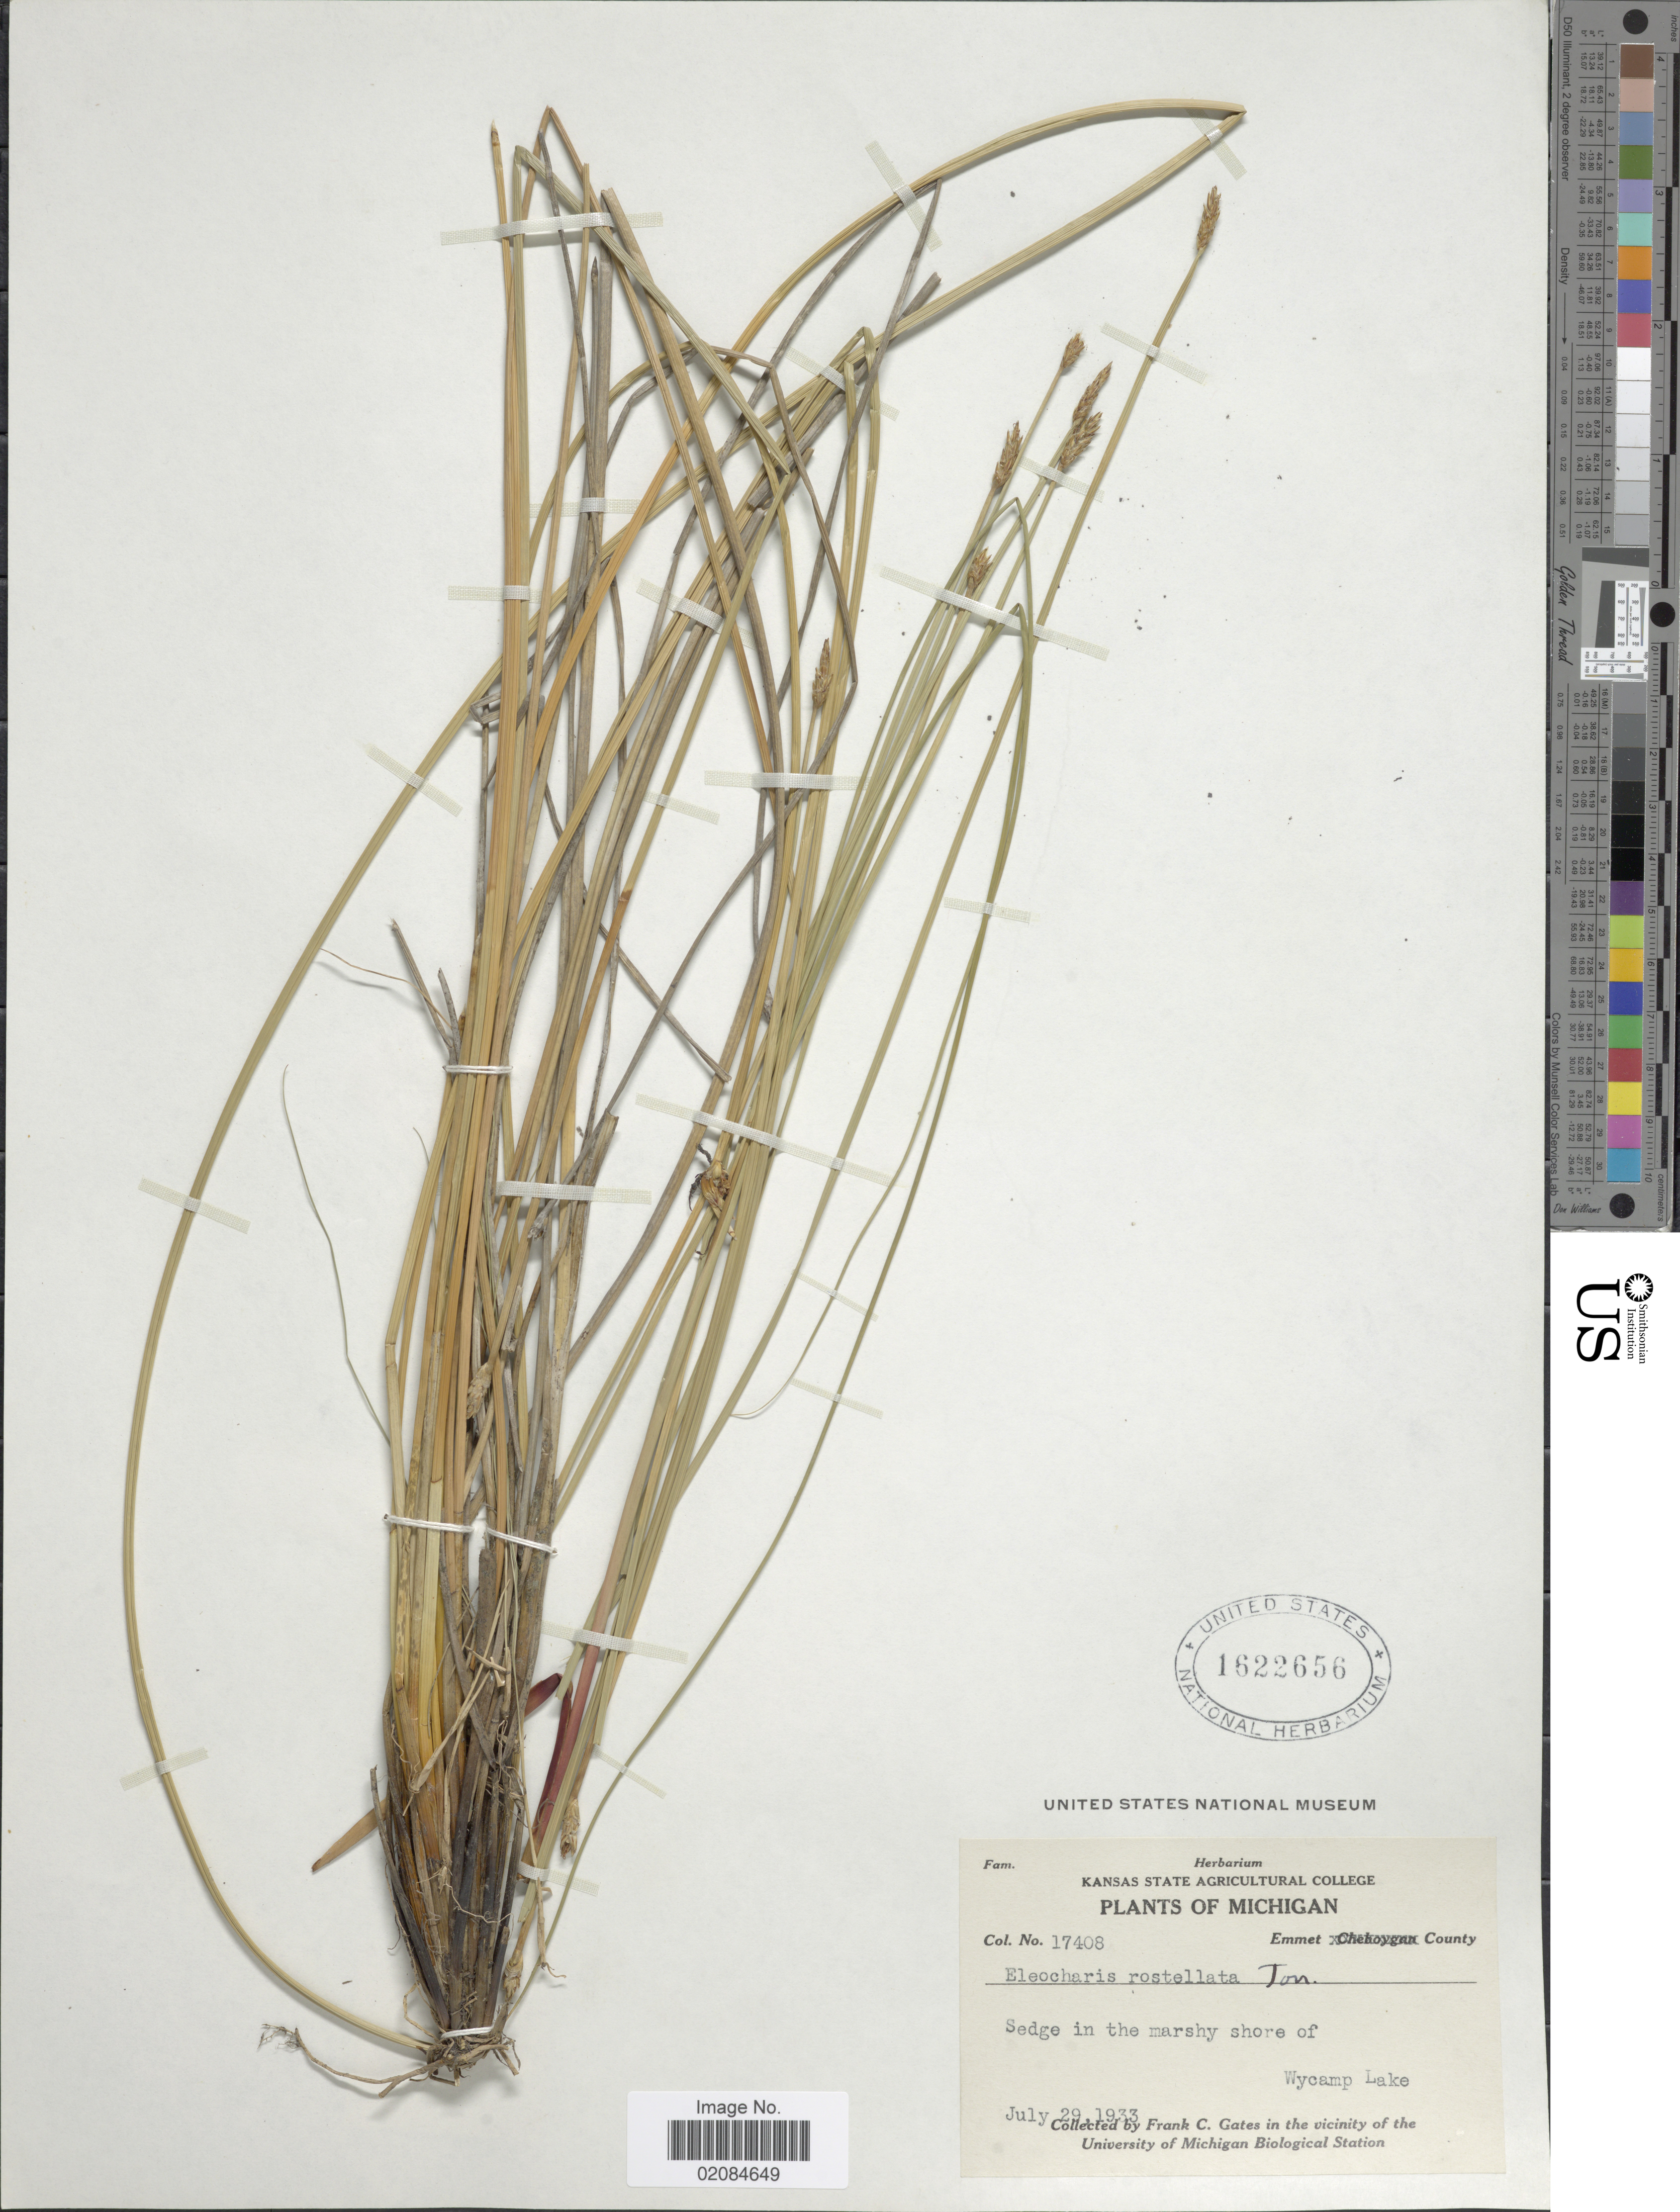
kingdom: Plantae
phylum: Tracheophyta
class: Liliopsida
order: Poales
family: Cyperaceae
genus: Eleocharis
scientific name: Eleocharis rostellata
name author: (Torr.) Torr.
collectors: F. C. Gates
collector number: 17408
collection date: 1933-07-29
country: United States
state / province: Michigan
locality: Emmet County. Wycamp Lake. The vicinity of the University of Michigan Biological Station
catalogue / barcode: US 1622656